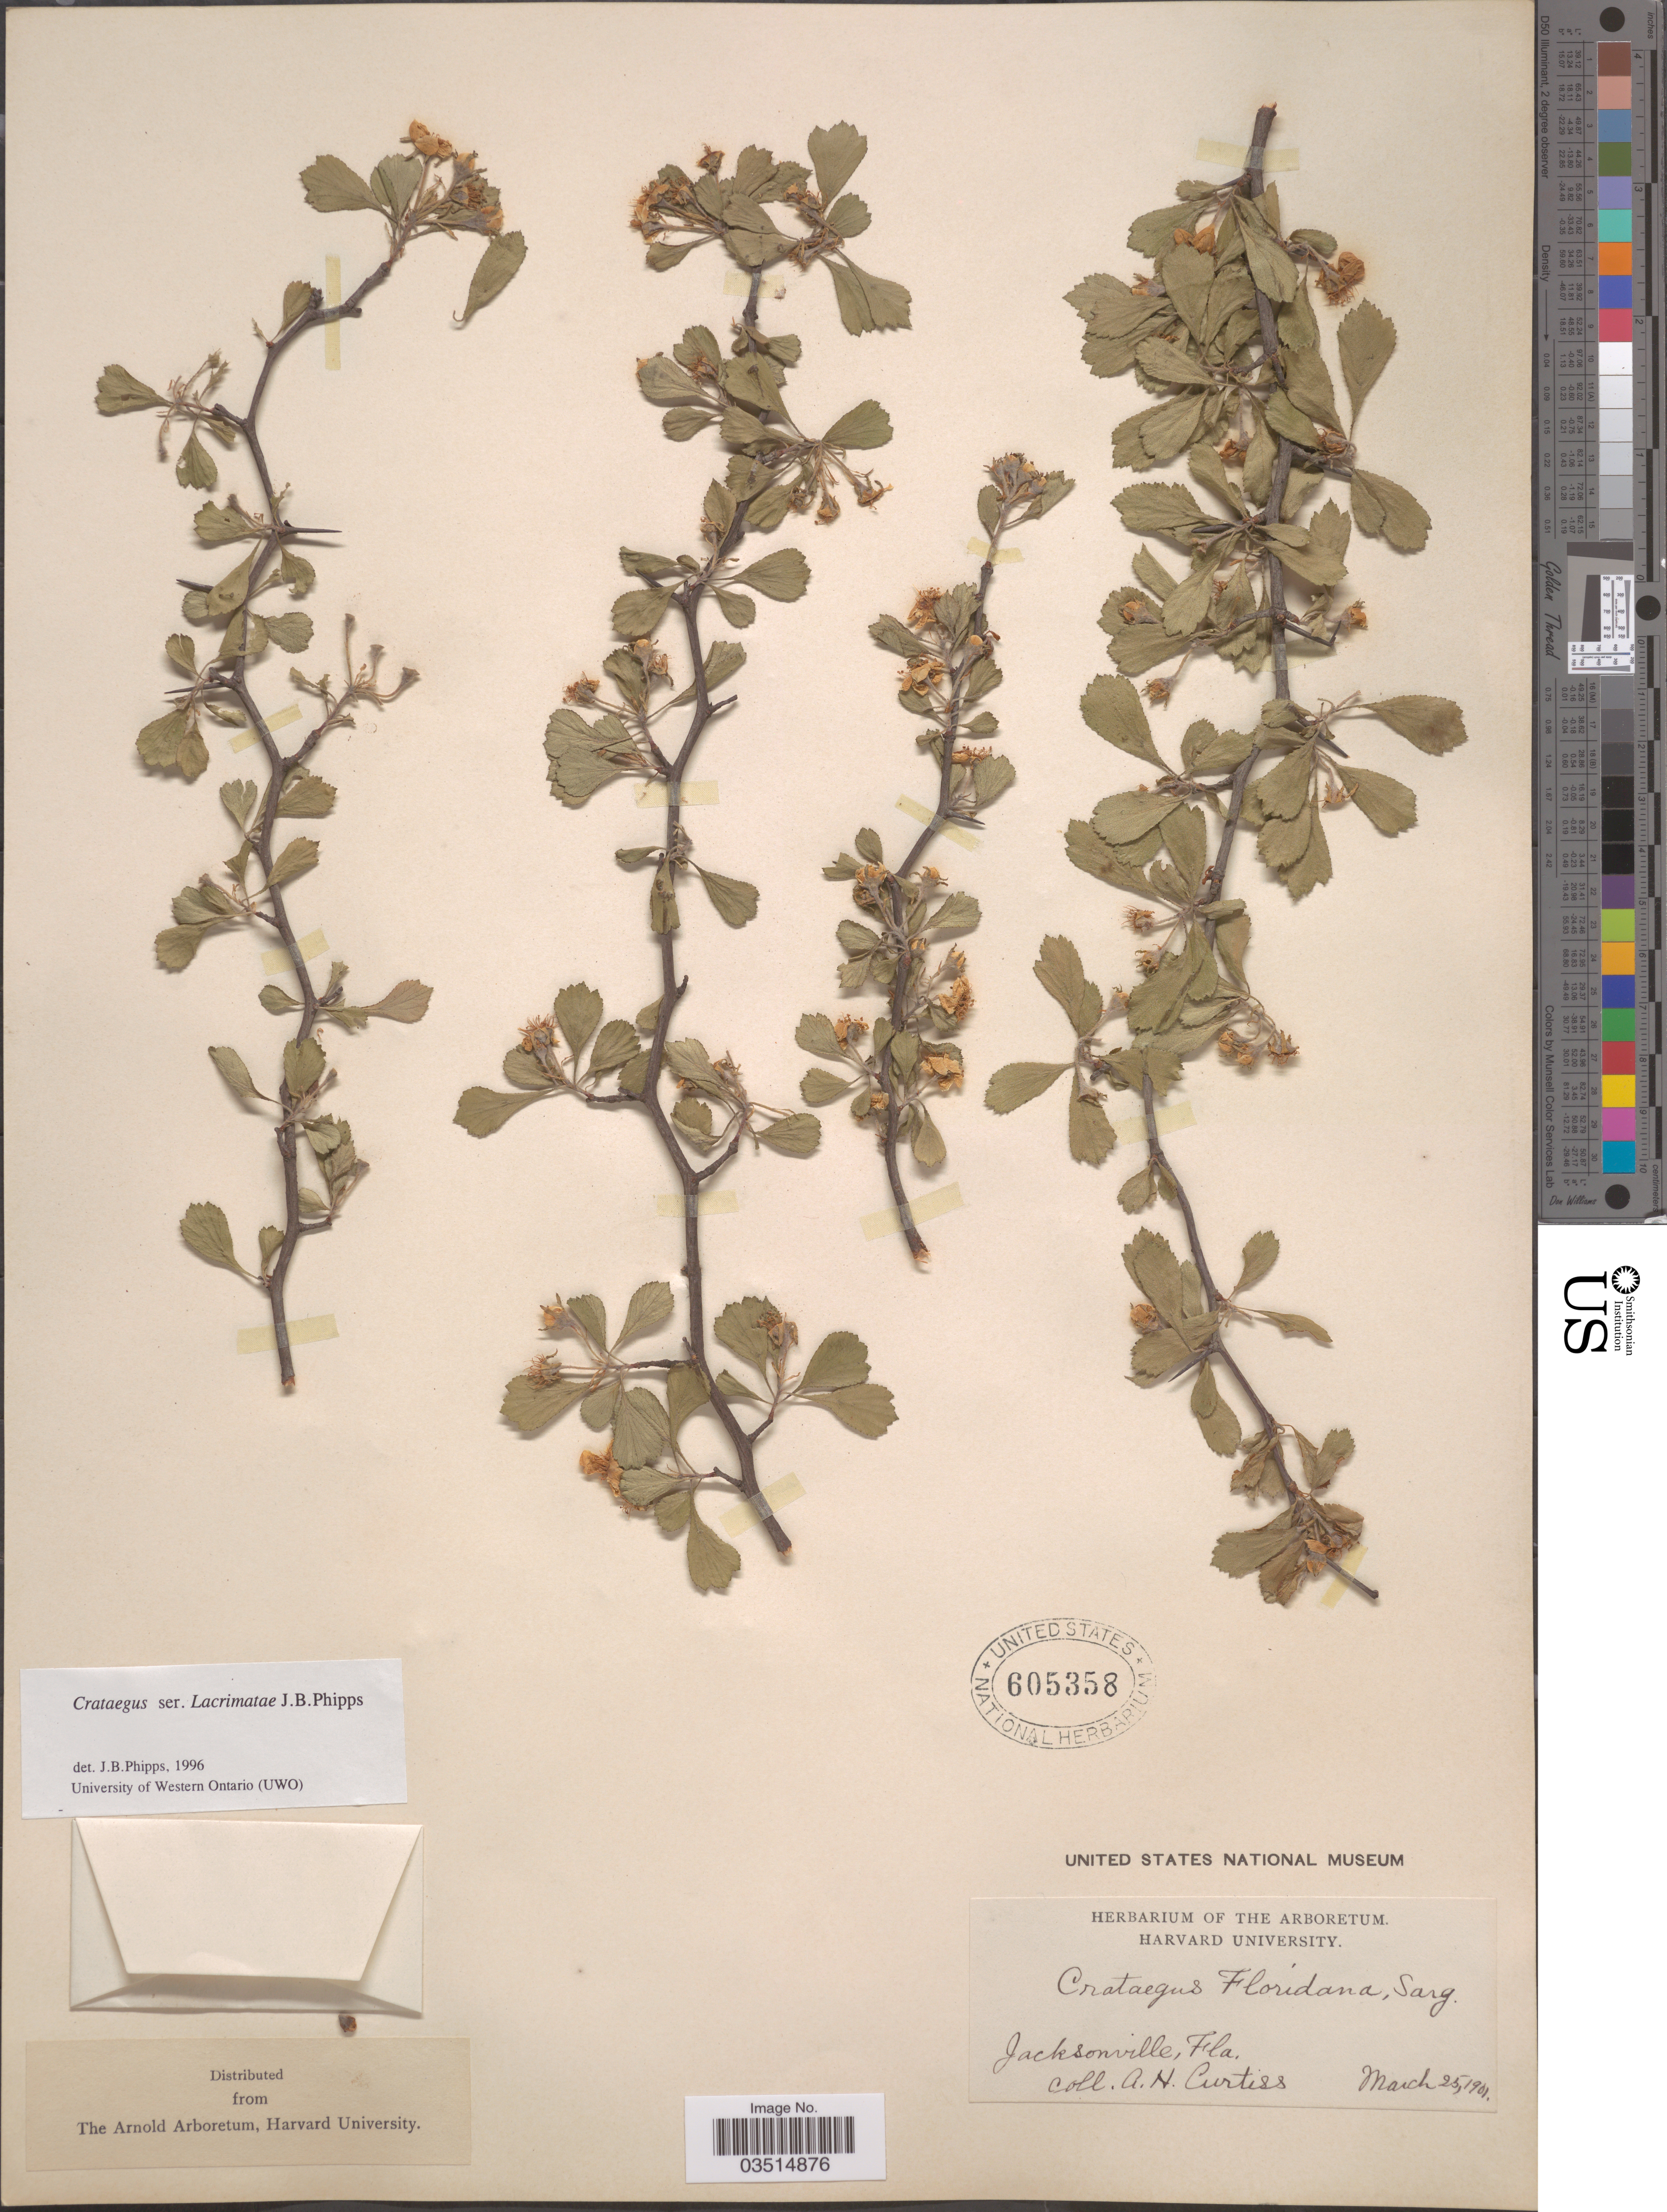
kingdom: Plantae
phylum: Tracheophyta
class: Magnoliopsida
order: Rosales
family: Rosaceae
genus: Crataegus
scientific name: Crataegus floridana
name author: Sarg.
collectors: A. H. Curtiss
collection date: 1901-03-25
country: United States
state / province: Florida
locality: Jacksonville.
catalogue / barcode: US 605358